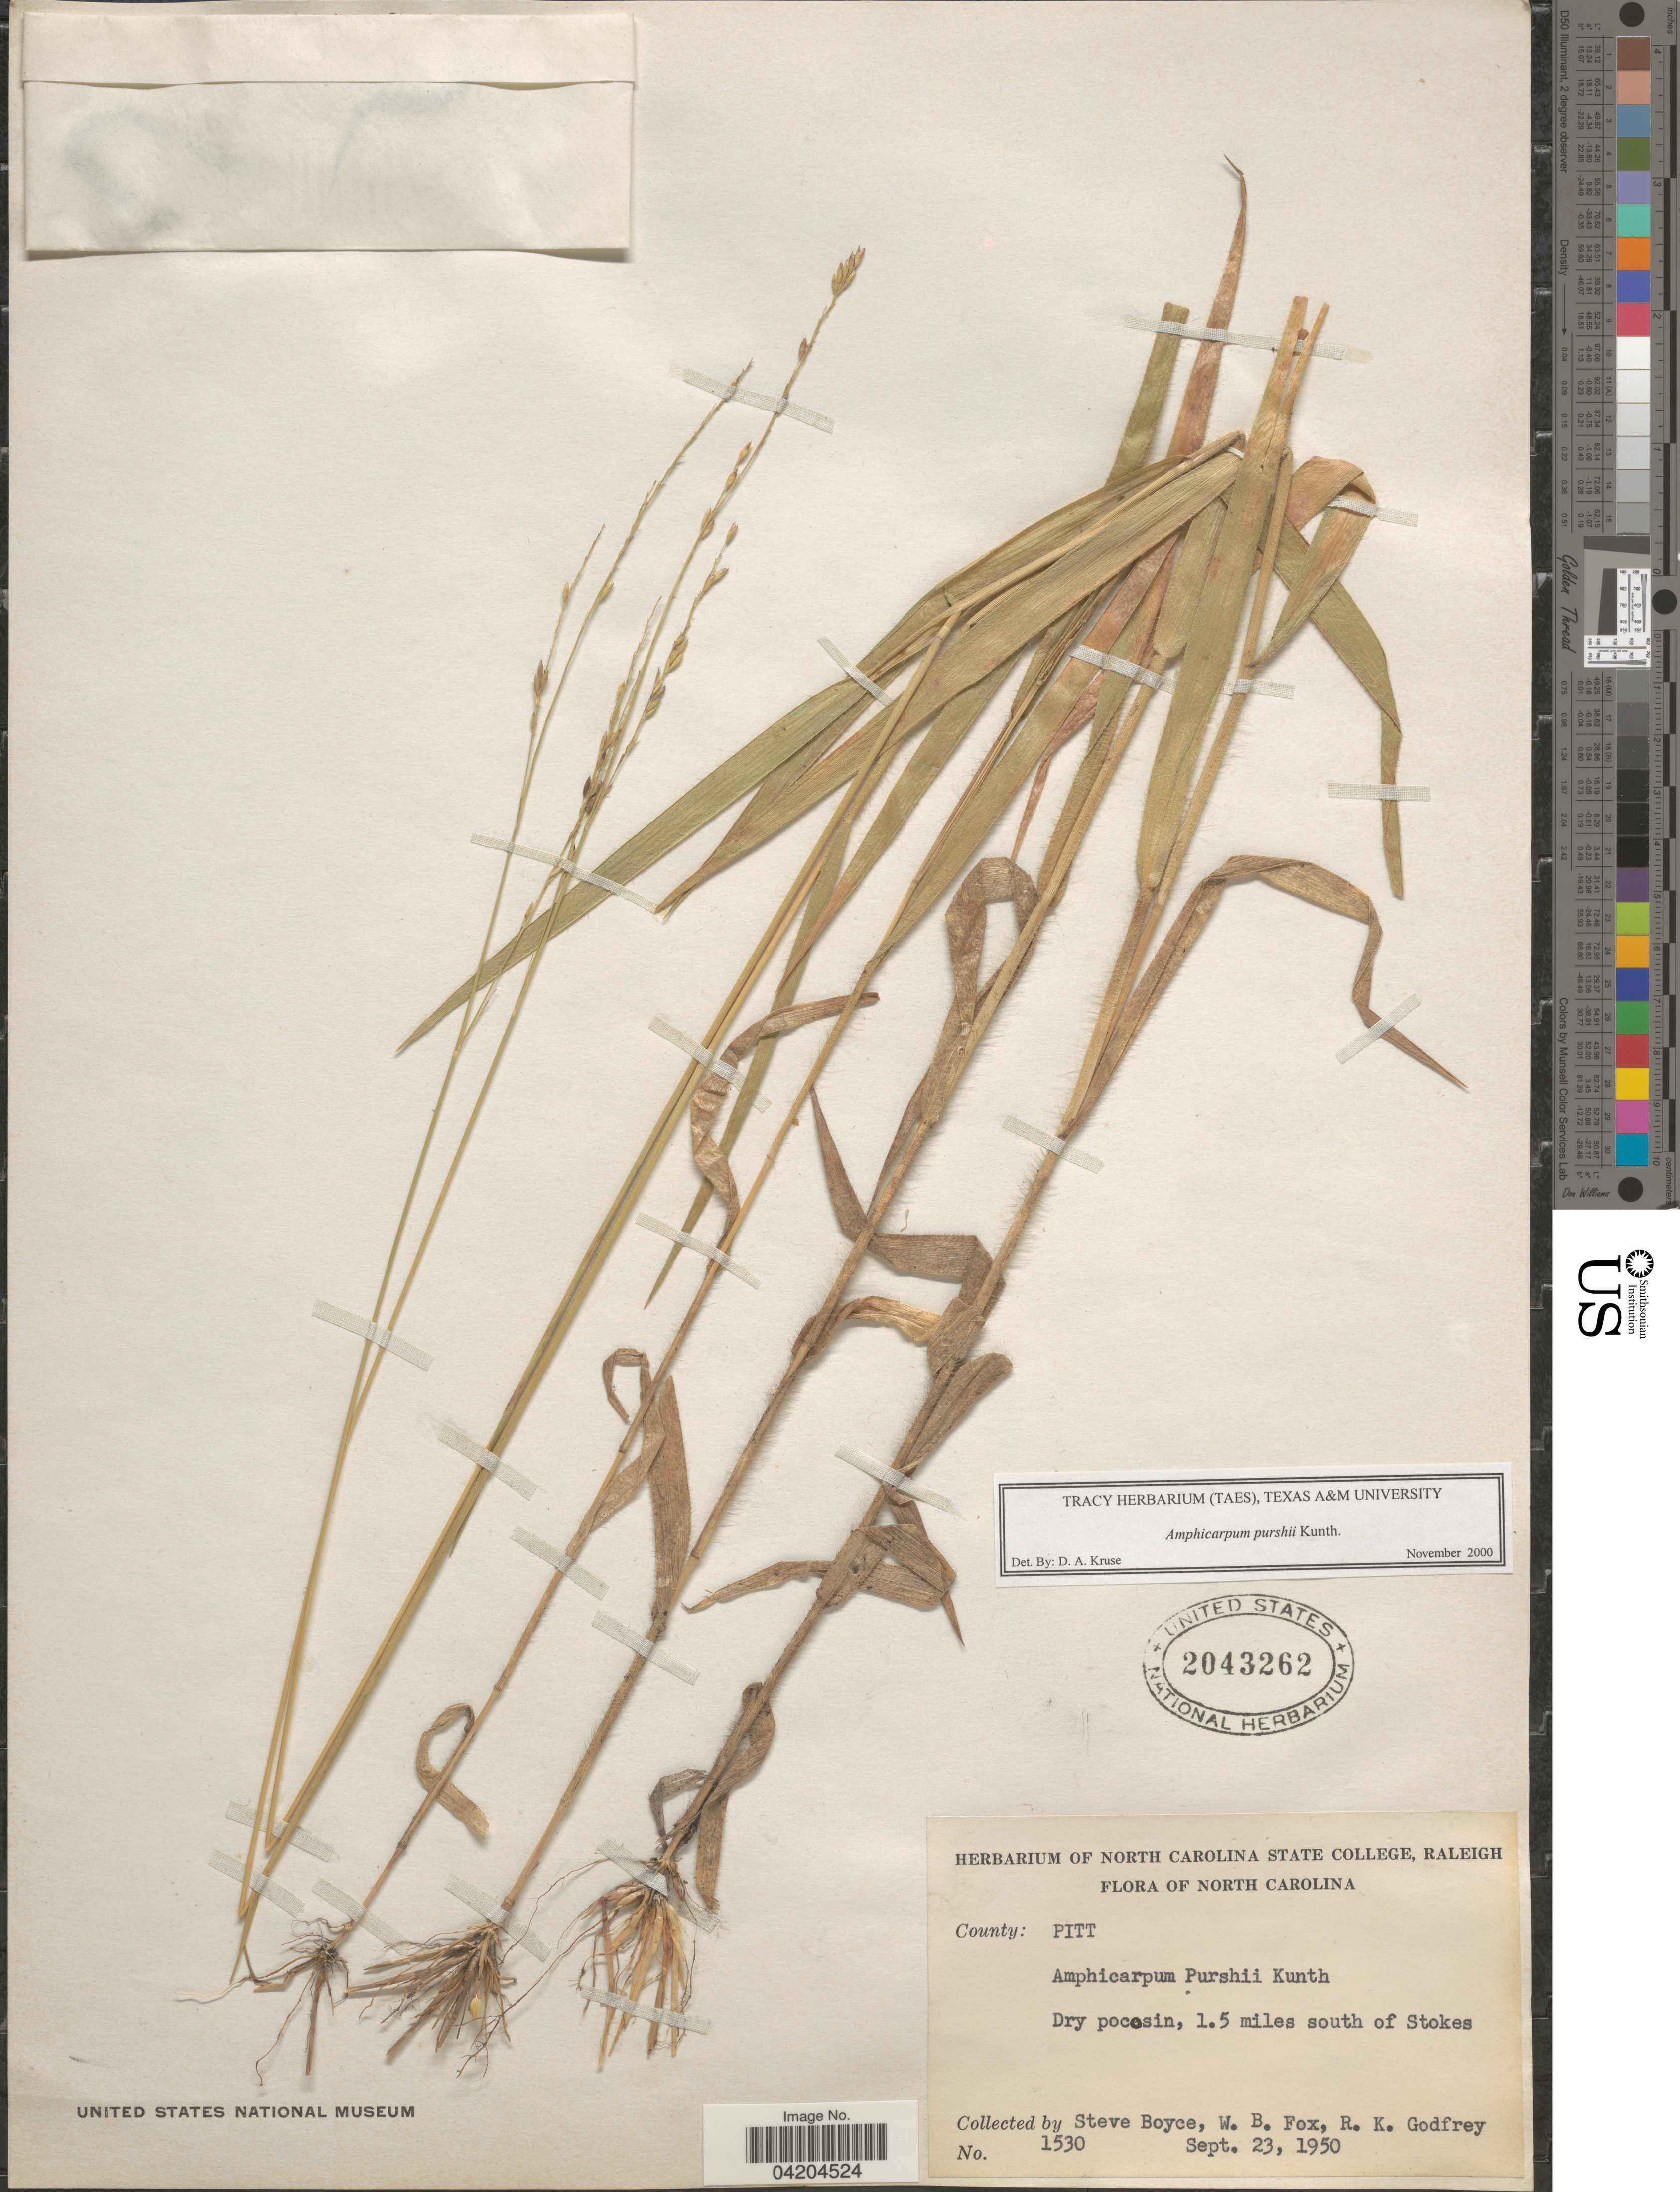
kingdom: Plantae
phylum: Tracheophyta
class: Liliopsida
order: Poales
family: Poaceae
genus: Amphicarpum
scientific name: Amphicarpum amphicarpon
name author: (Pursh) Nash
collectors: S. Boyce, W. B. Fox & R. K. Godfrey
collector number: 1530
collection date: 1950-09-23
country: United States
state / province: North Carolina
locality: County: Pitt. 1.5 miles south of Stokes.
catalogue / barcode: US 2043262